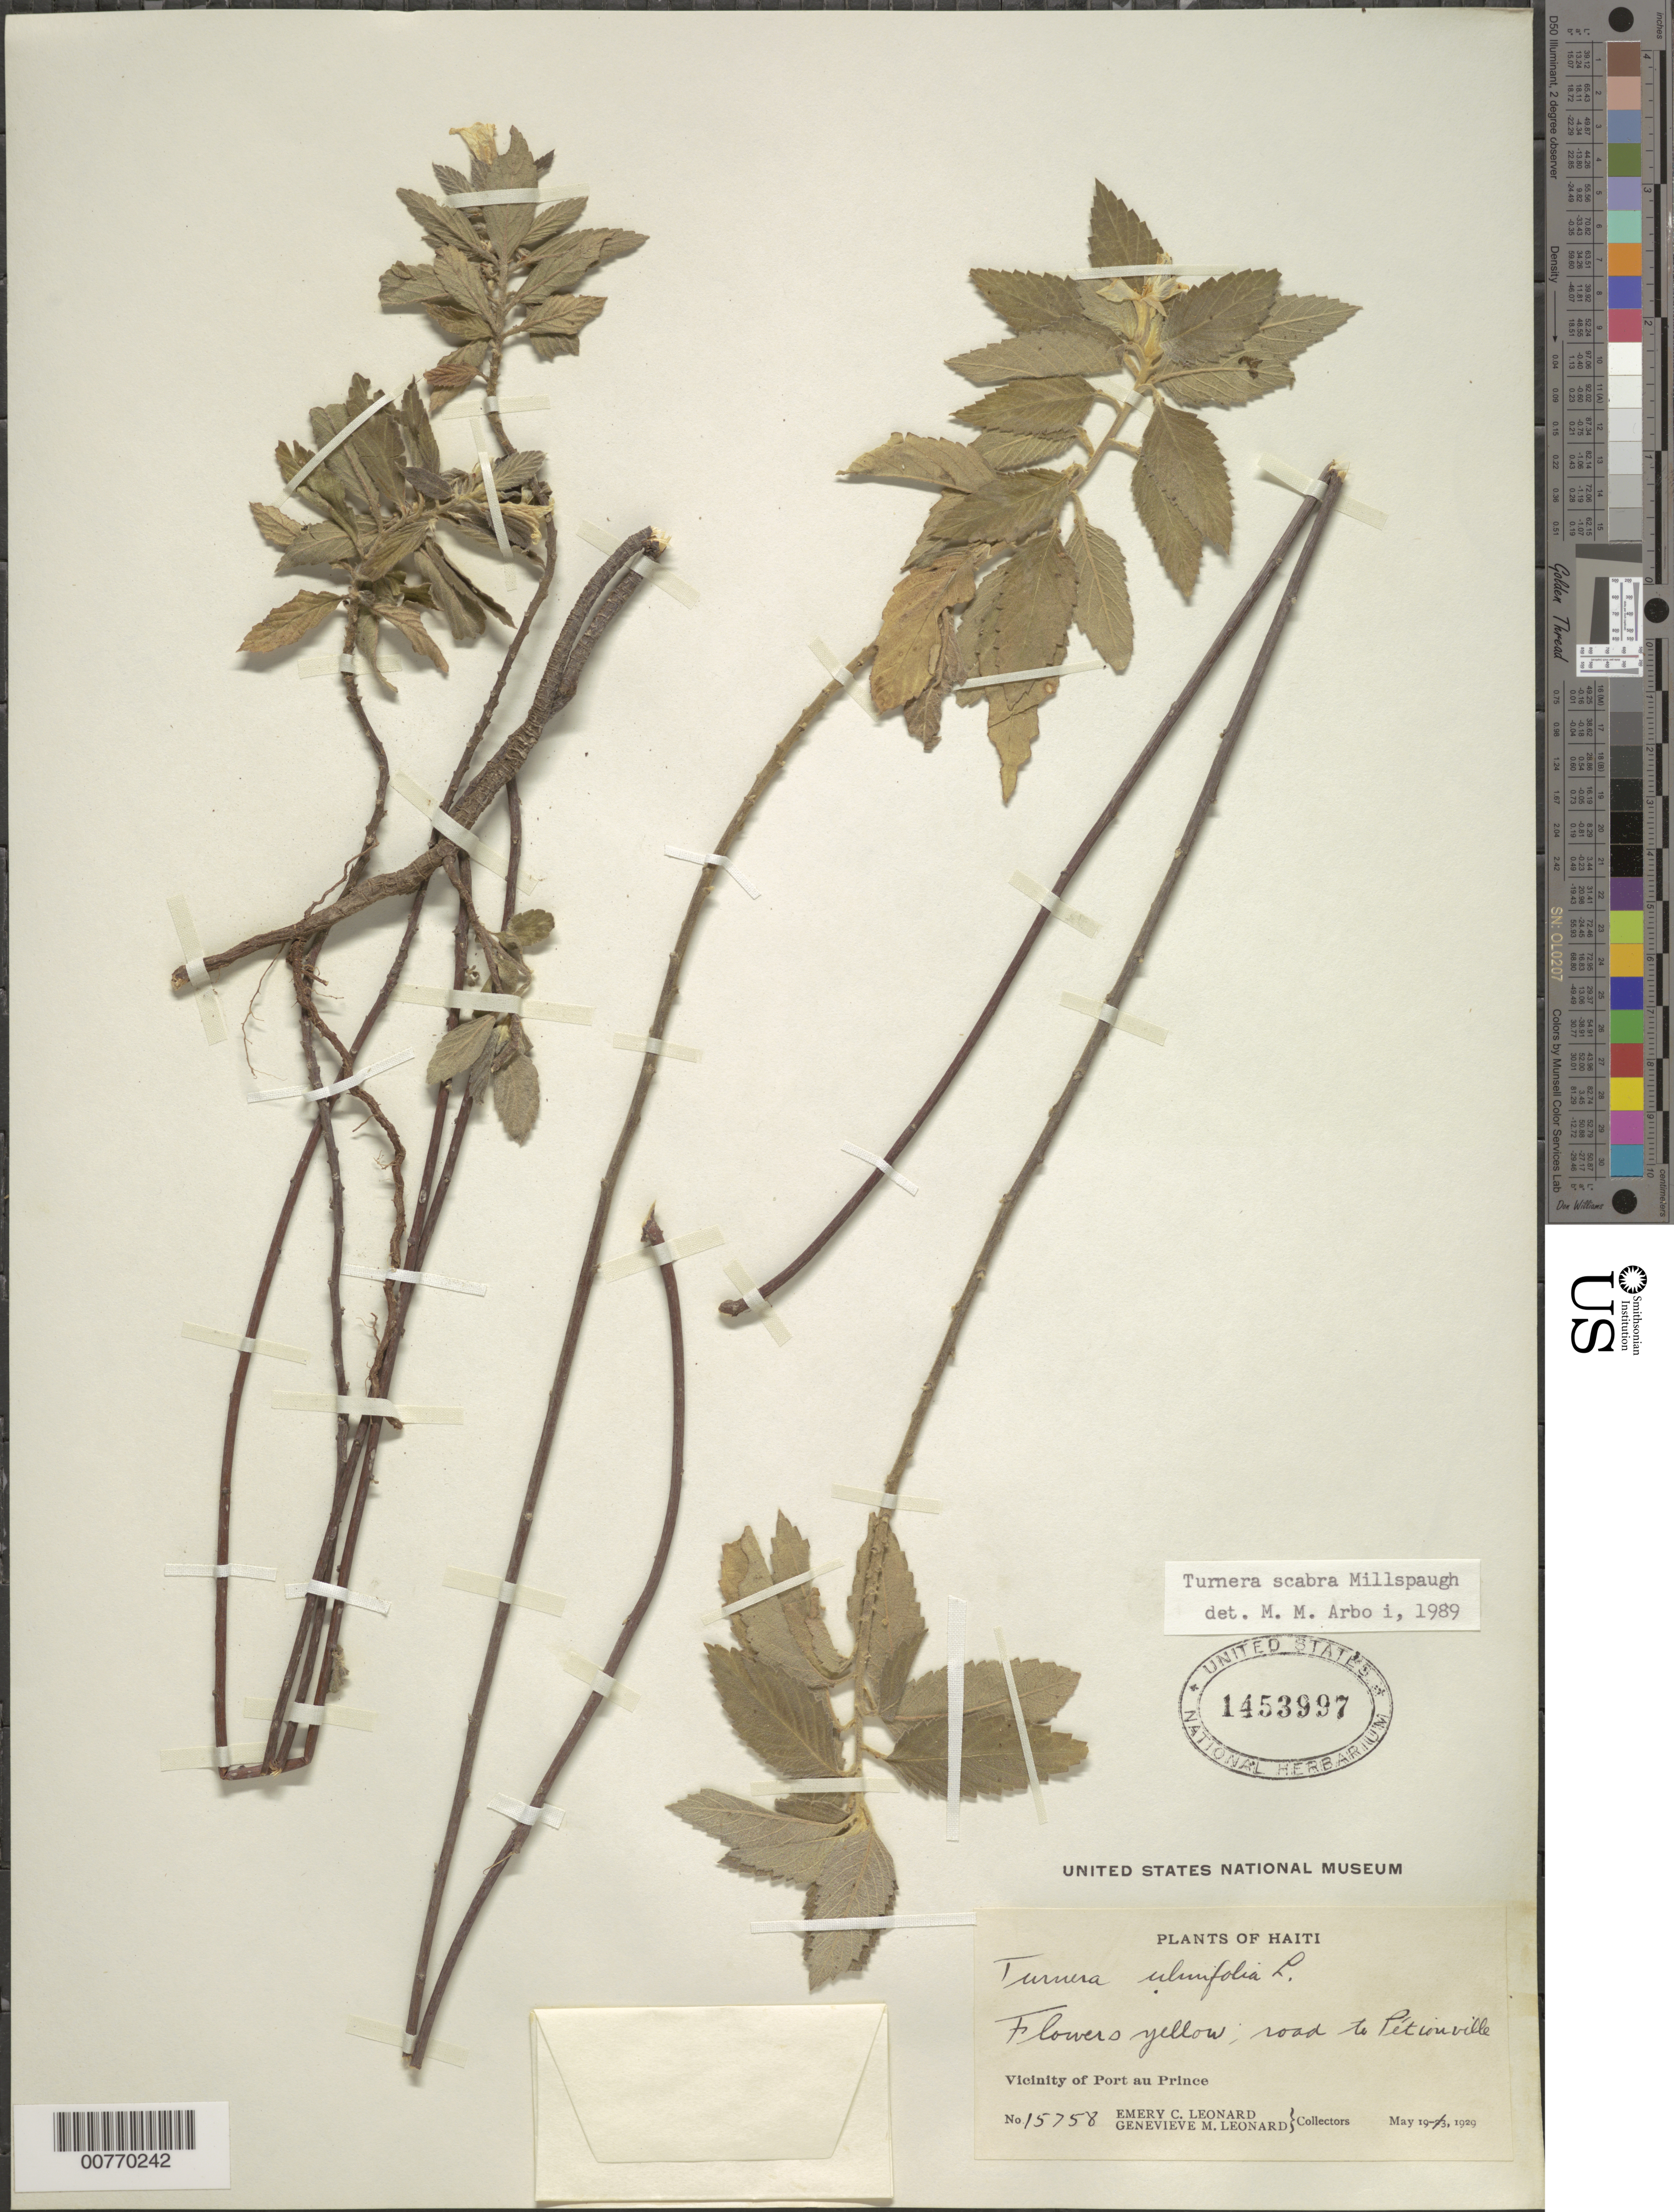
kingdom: Plantae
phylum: Tracheophyta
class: Magnoliopsida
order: Malpighiales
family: Turneraceae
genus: Turnera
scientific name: Turnera ulmifolia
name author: L.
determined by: Arbo, M. M.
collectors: E. C. Leonard & G. M. Leonard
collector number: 15758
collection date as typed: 19 May 1929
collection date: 1929-05-19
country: Haiti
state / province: Ouest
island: Hispaniola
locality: Vicinity of Port au Prince, road to Pétionville.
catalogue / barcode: US 1453997